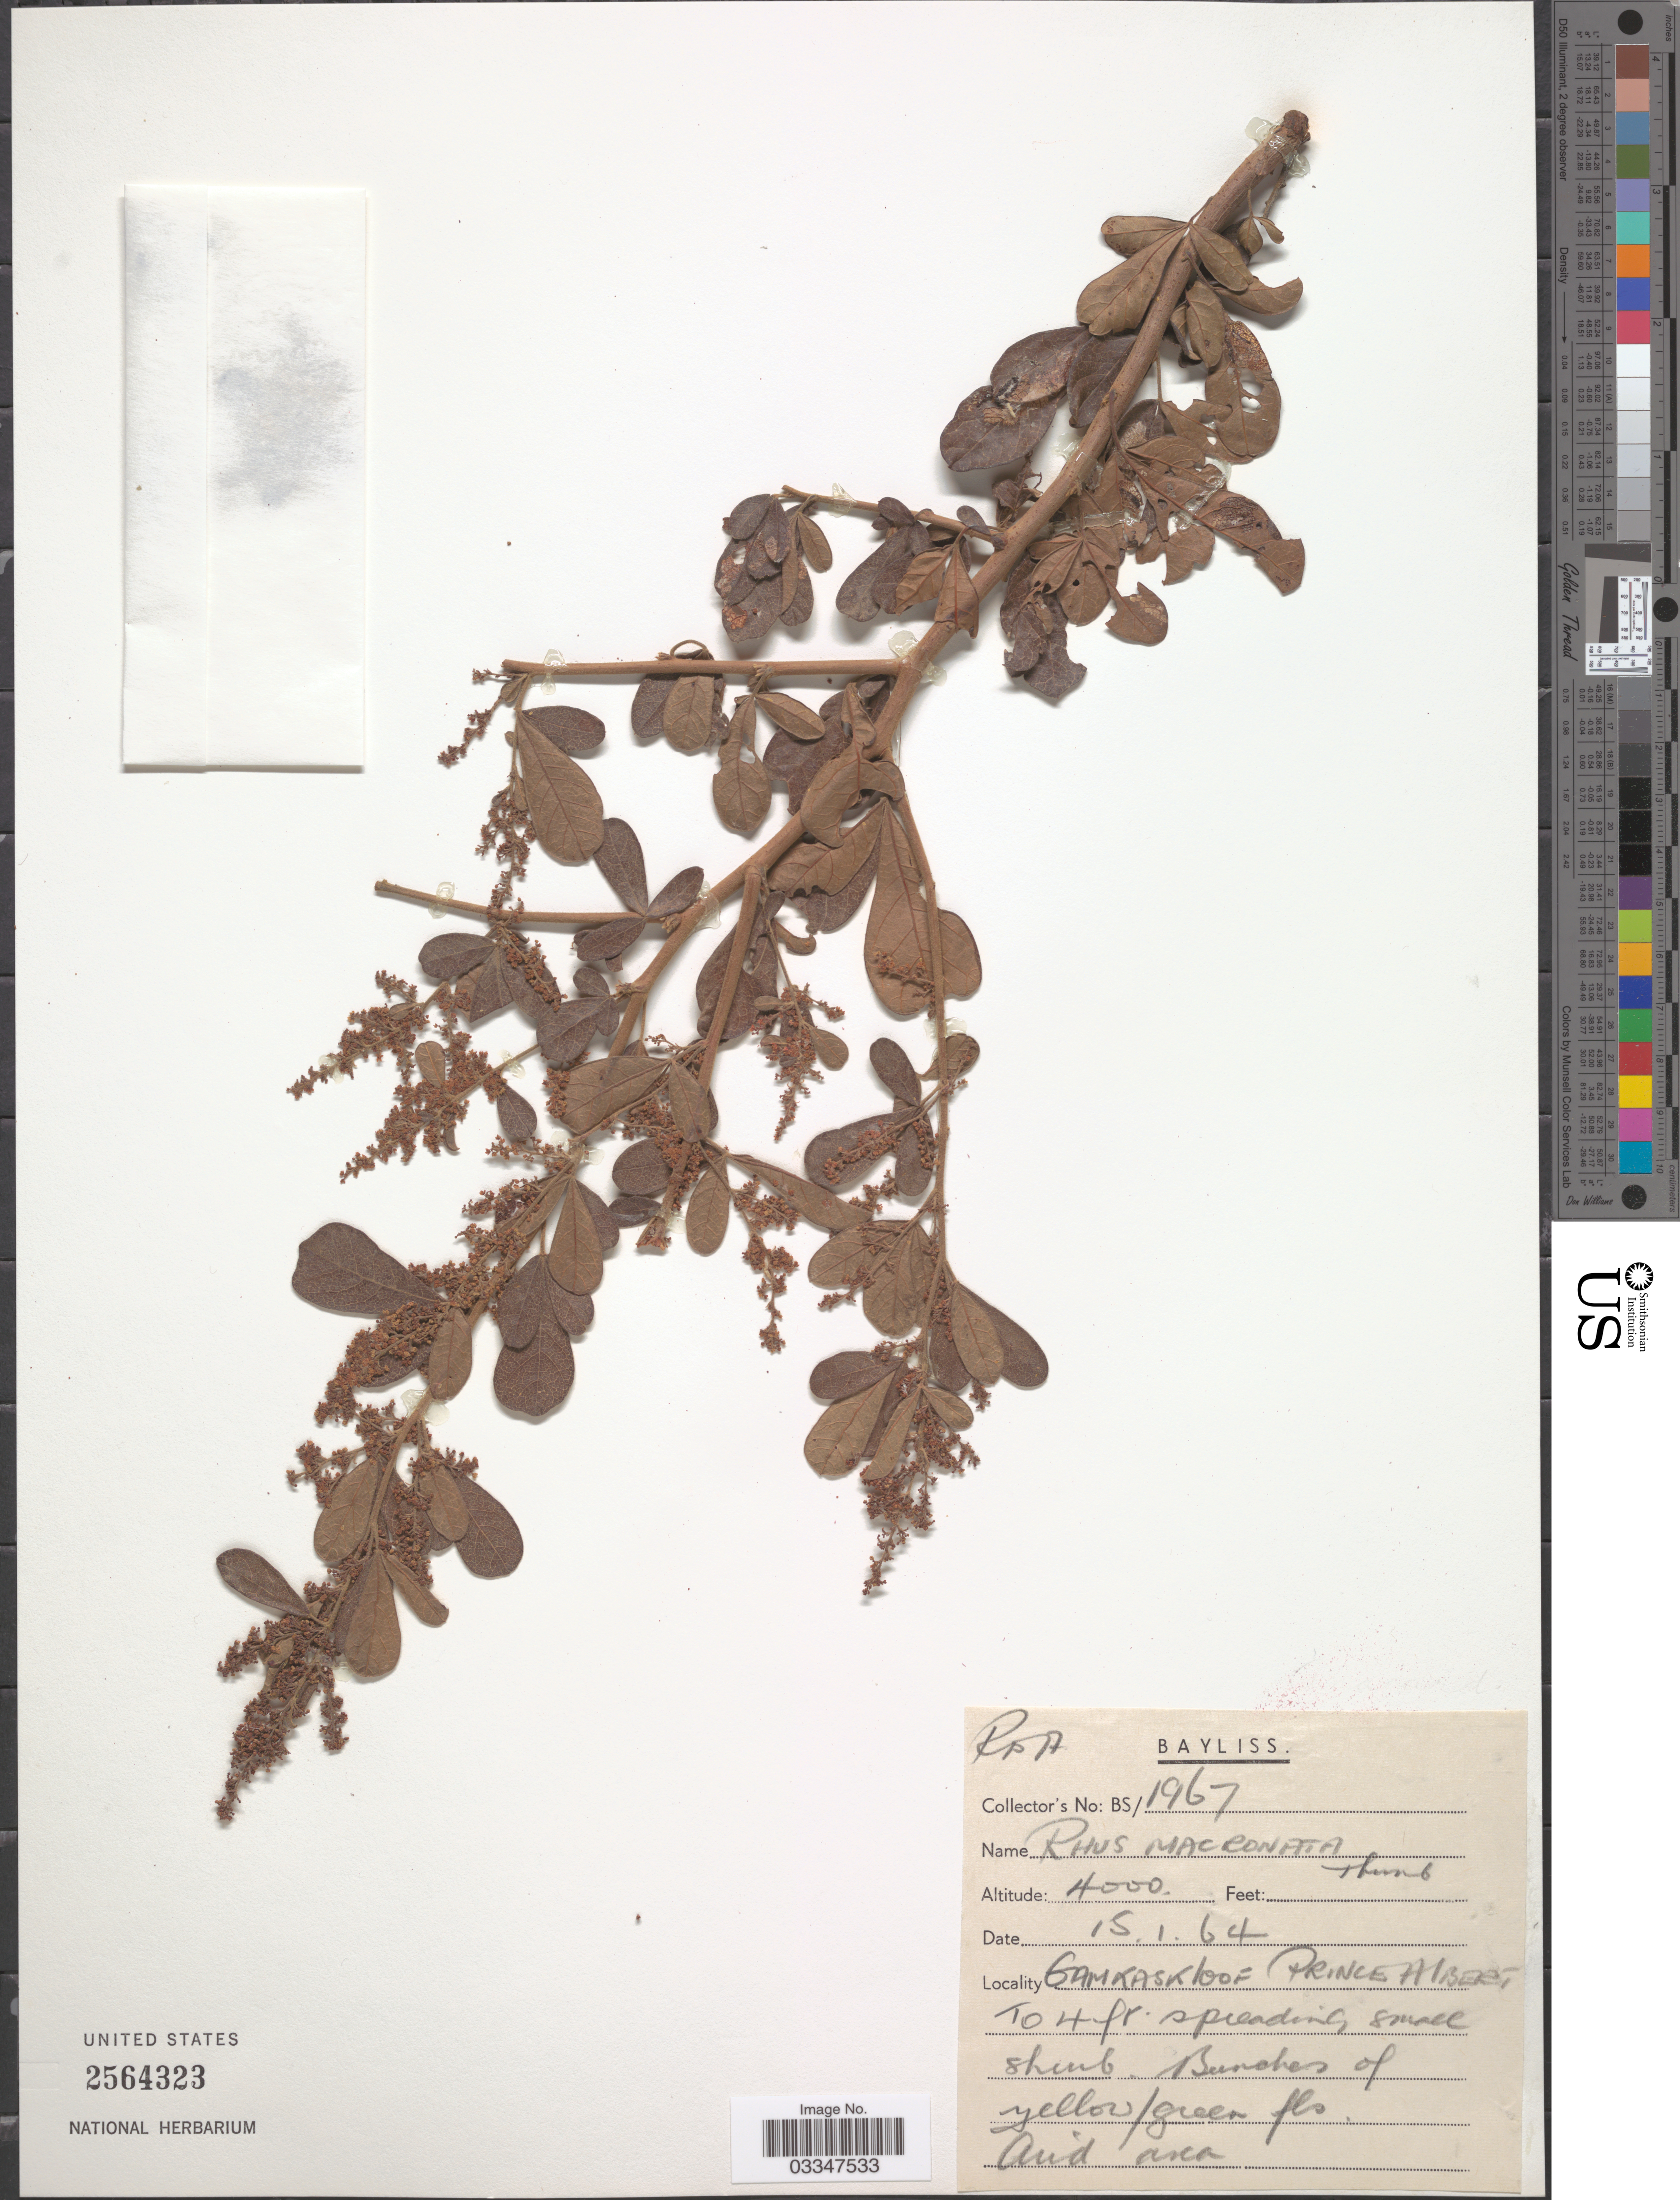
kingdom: Plantae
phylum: Tracheophyta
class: Magnoliopsida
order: Sapindales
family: Anacardiaceae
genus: Rhus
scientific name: Rhus mucronata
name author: Thunb.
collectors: Bayliss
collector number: BS/ 1967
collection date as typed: Transcribed d/m/y: 15/1/64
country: South Africa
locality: Gamkaskloof Prince Albert.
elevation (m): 1219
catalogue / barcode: US 2564323